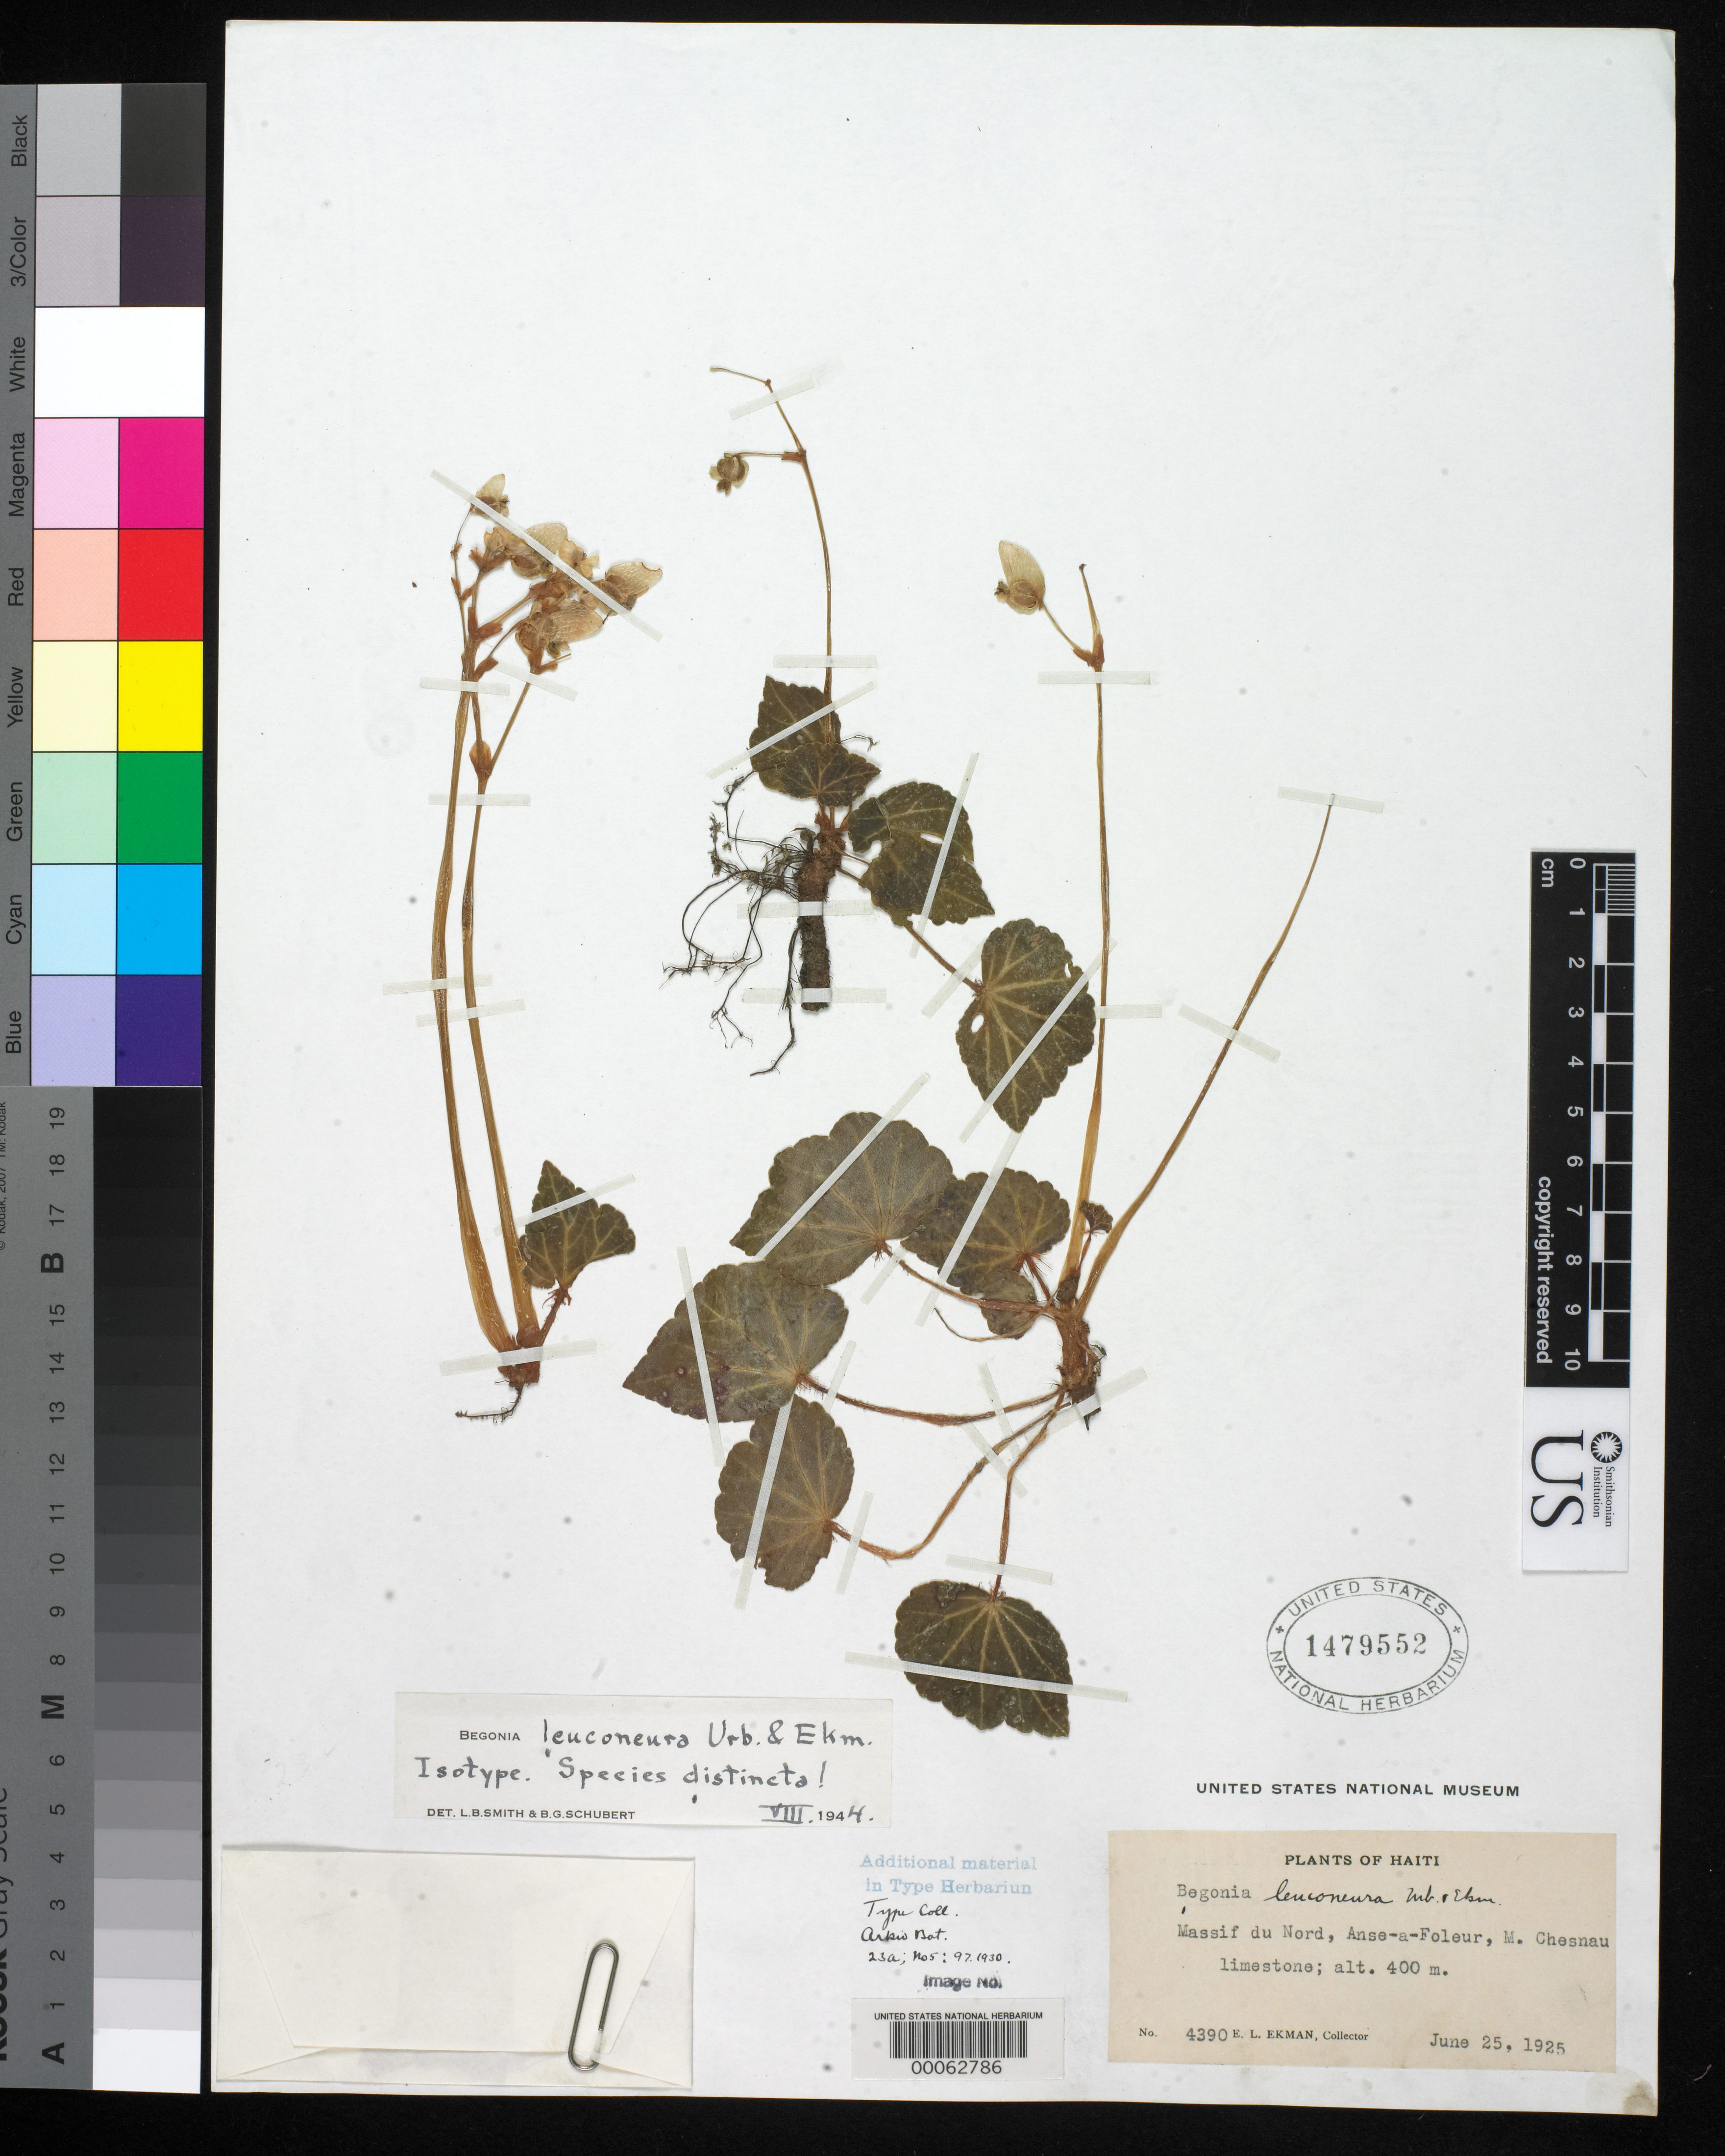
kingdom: Plantae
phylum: Tracheophyta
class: Magnoliopsida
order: Cucurbitales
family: Begoniaceae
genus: Begonia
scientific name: Begonia leuconeura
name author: Urb. & Ekman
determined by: Smith, L. B.; Schubert, G. S.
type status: Isotype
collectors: E. L. Ekman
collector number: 4390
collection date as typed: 25 Jun 1925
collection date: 1925-06-25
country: Haiti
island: Hispaniola Island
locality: Massif-du-Nor, Anse-a-Foleur, M. Chesnau.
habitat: Limestone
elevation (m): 400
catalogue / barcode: US 1479552